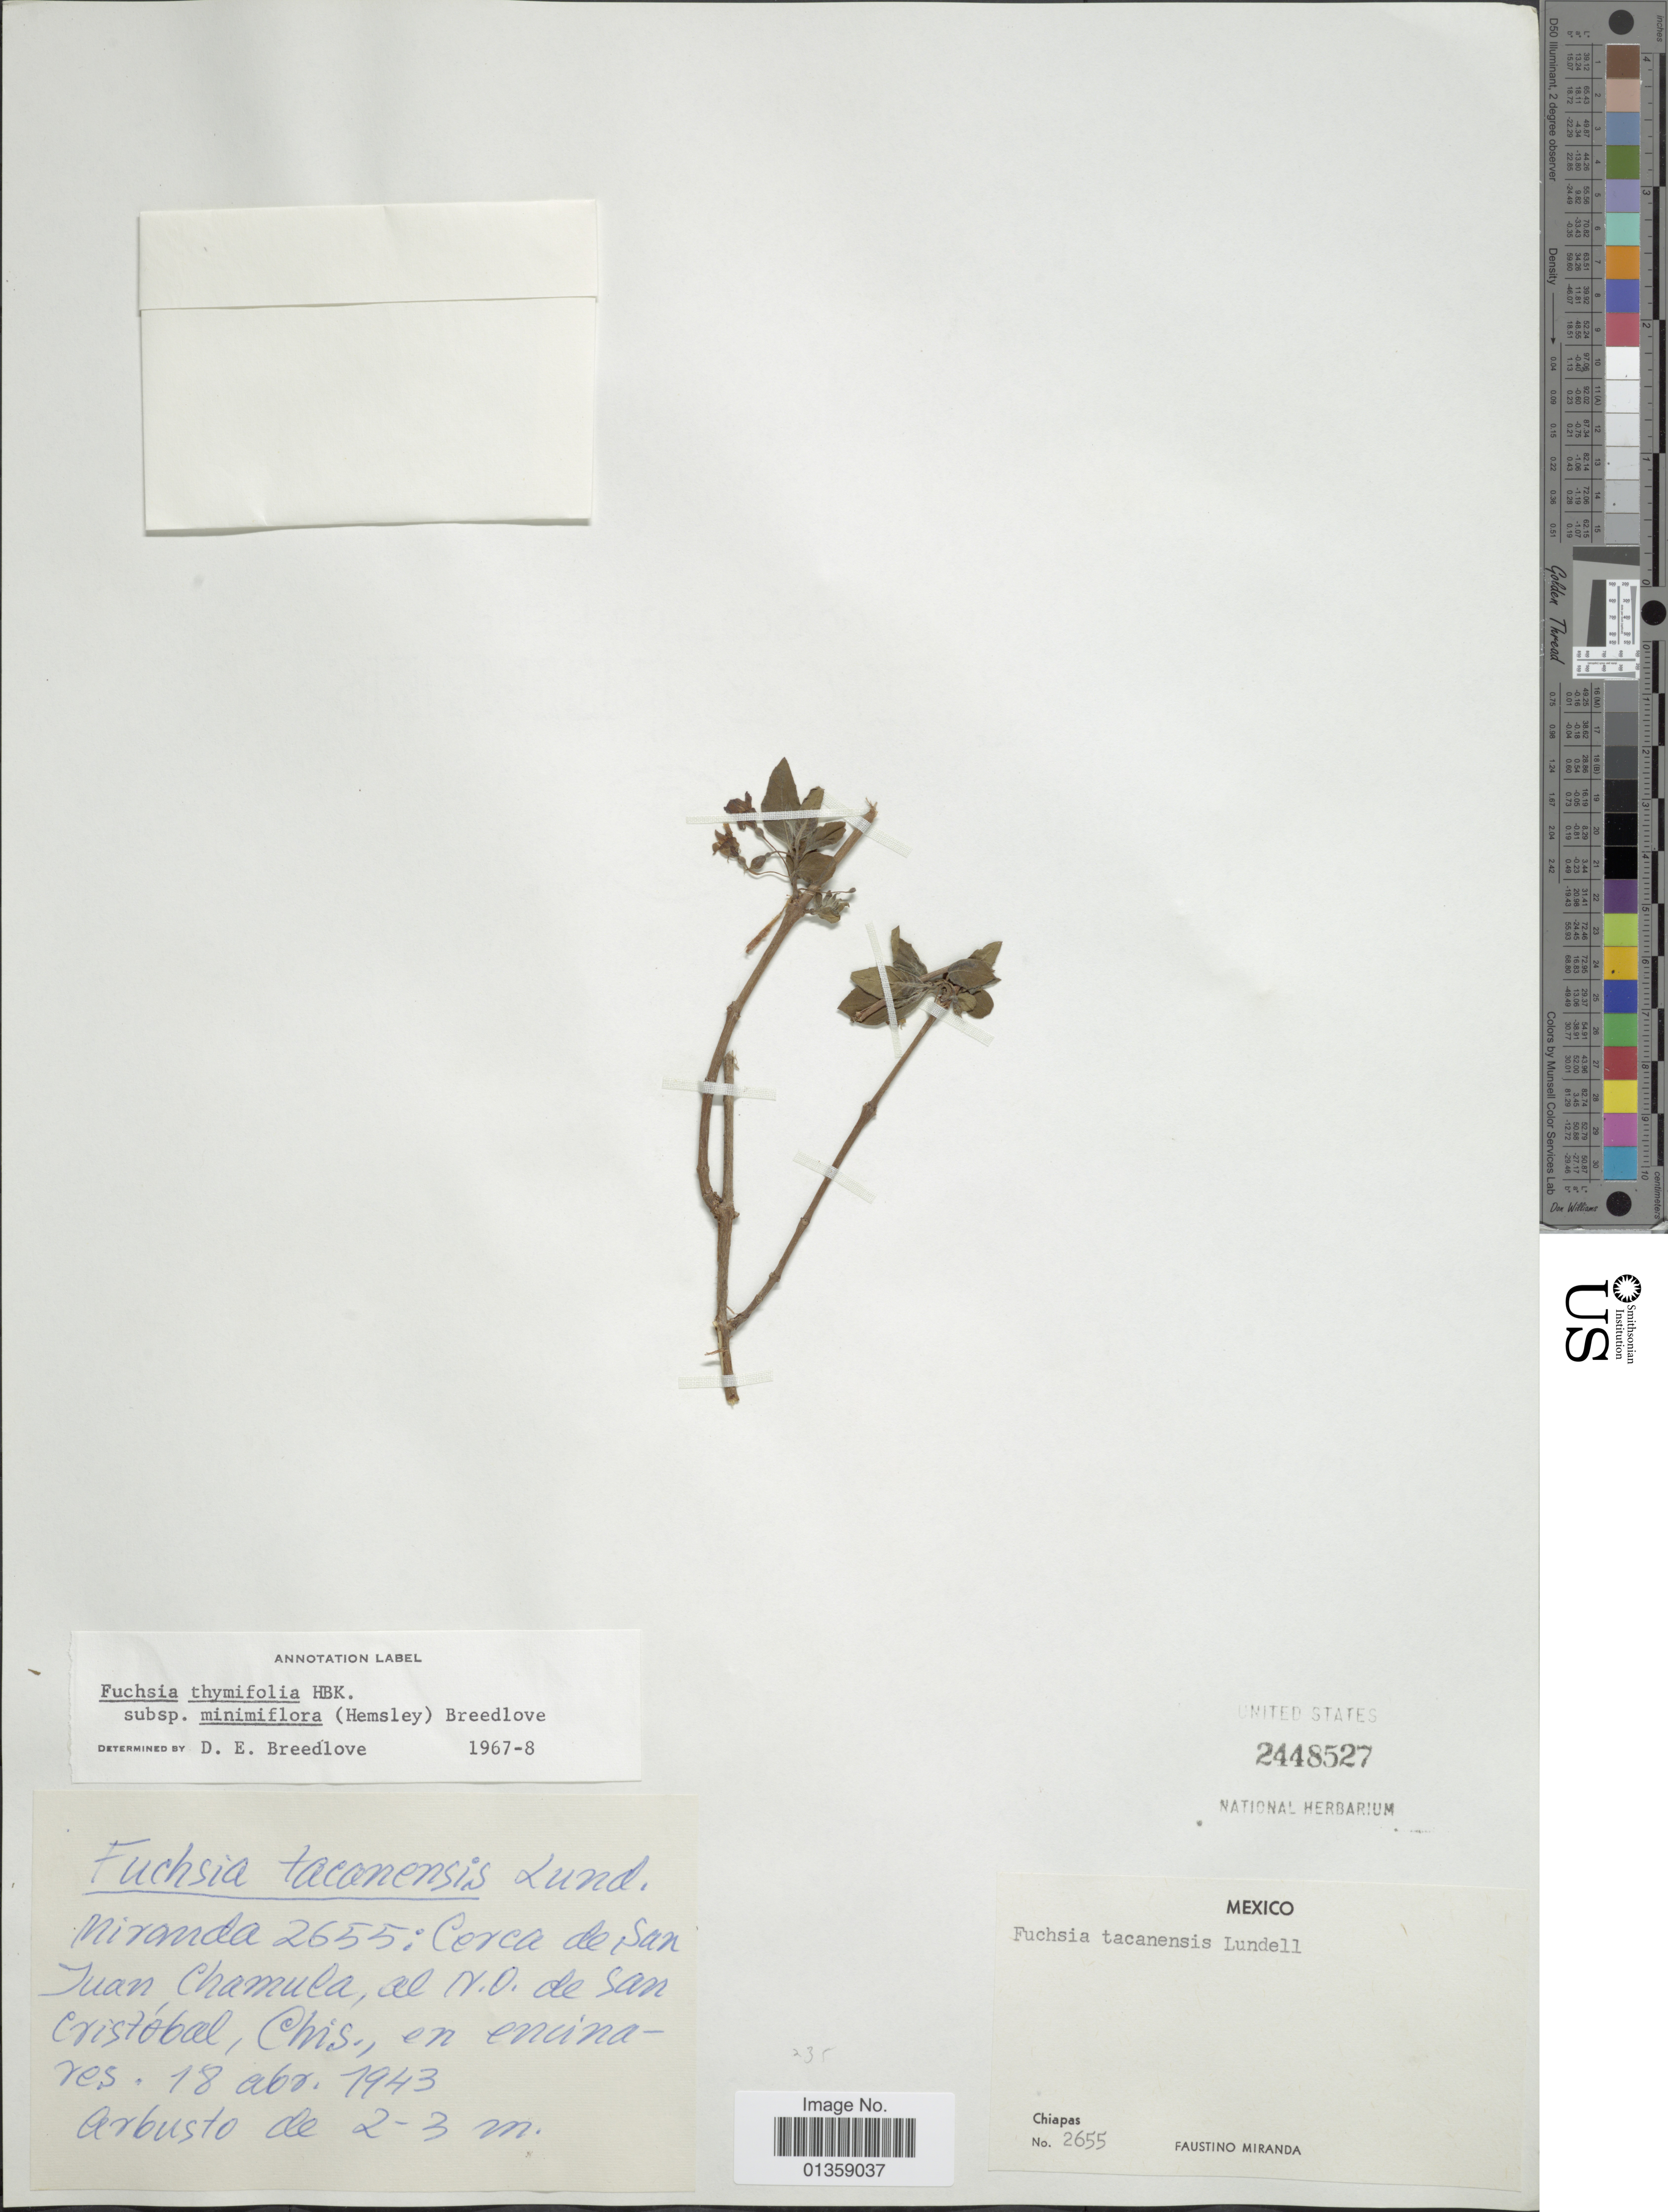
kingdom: Plantae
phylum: Tracheophyta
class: Magnoliopsida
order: Myrtales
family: Onagraceae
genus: Fuchsia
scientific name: Fuchsia thymifolia subsp. minimiflora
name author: (Hemsl.) Breedlove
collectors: F. Miranda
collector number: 2655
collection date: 1943-04-18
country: Mexico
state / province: Chiapas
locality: Cerca de San Juan, Chamula, al N.O. de San Cristóbal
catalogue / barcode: US 2448527